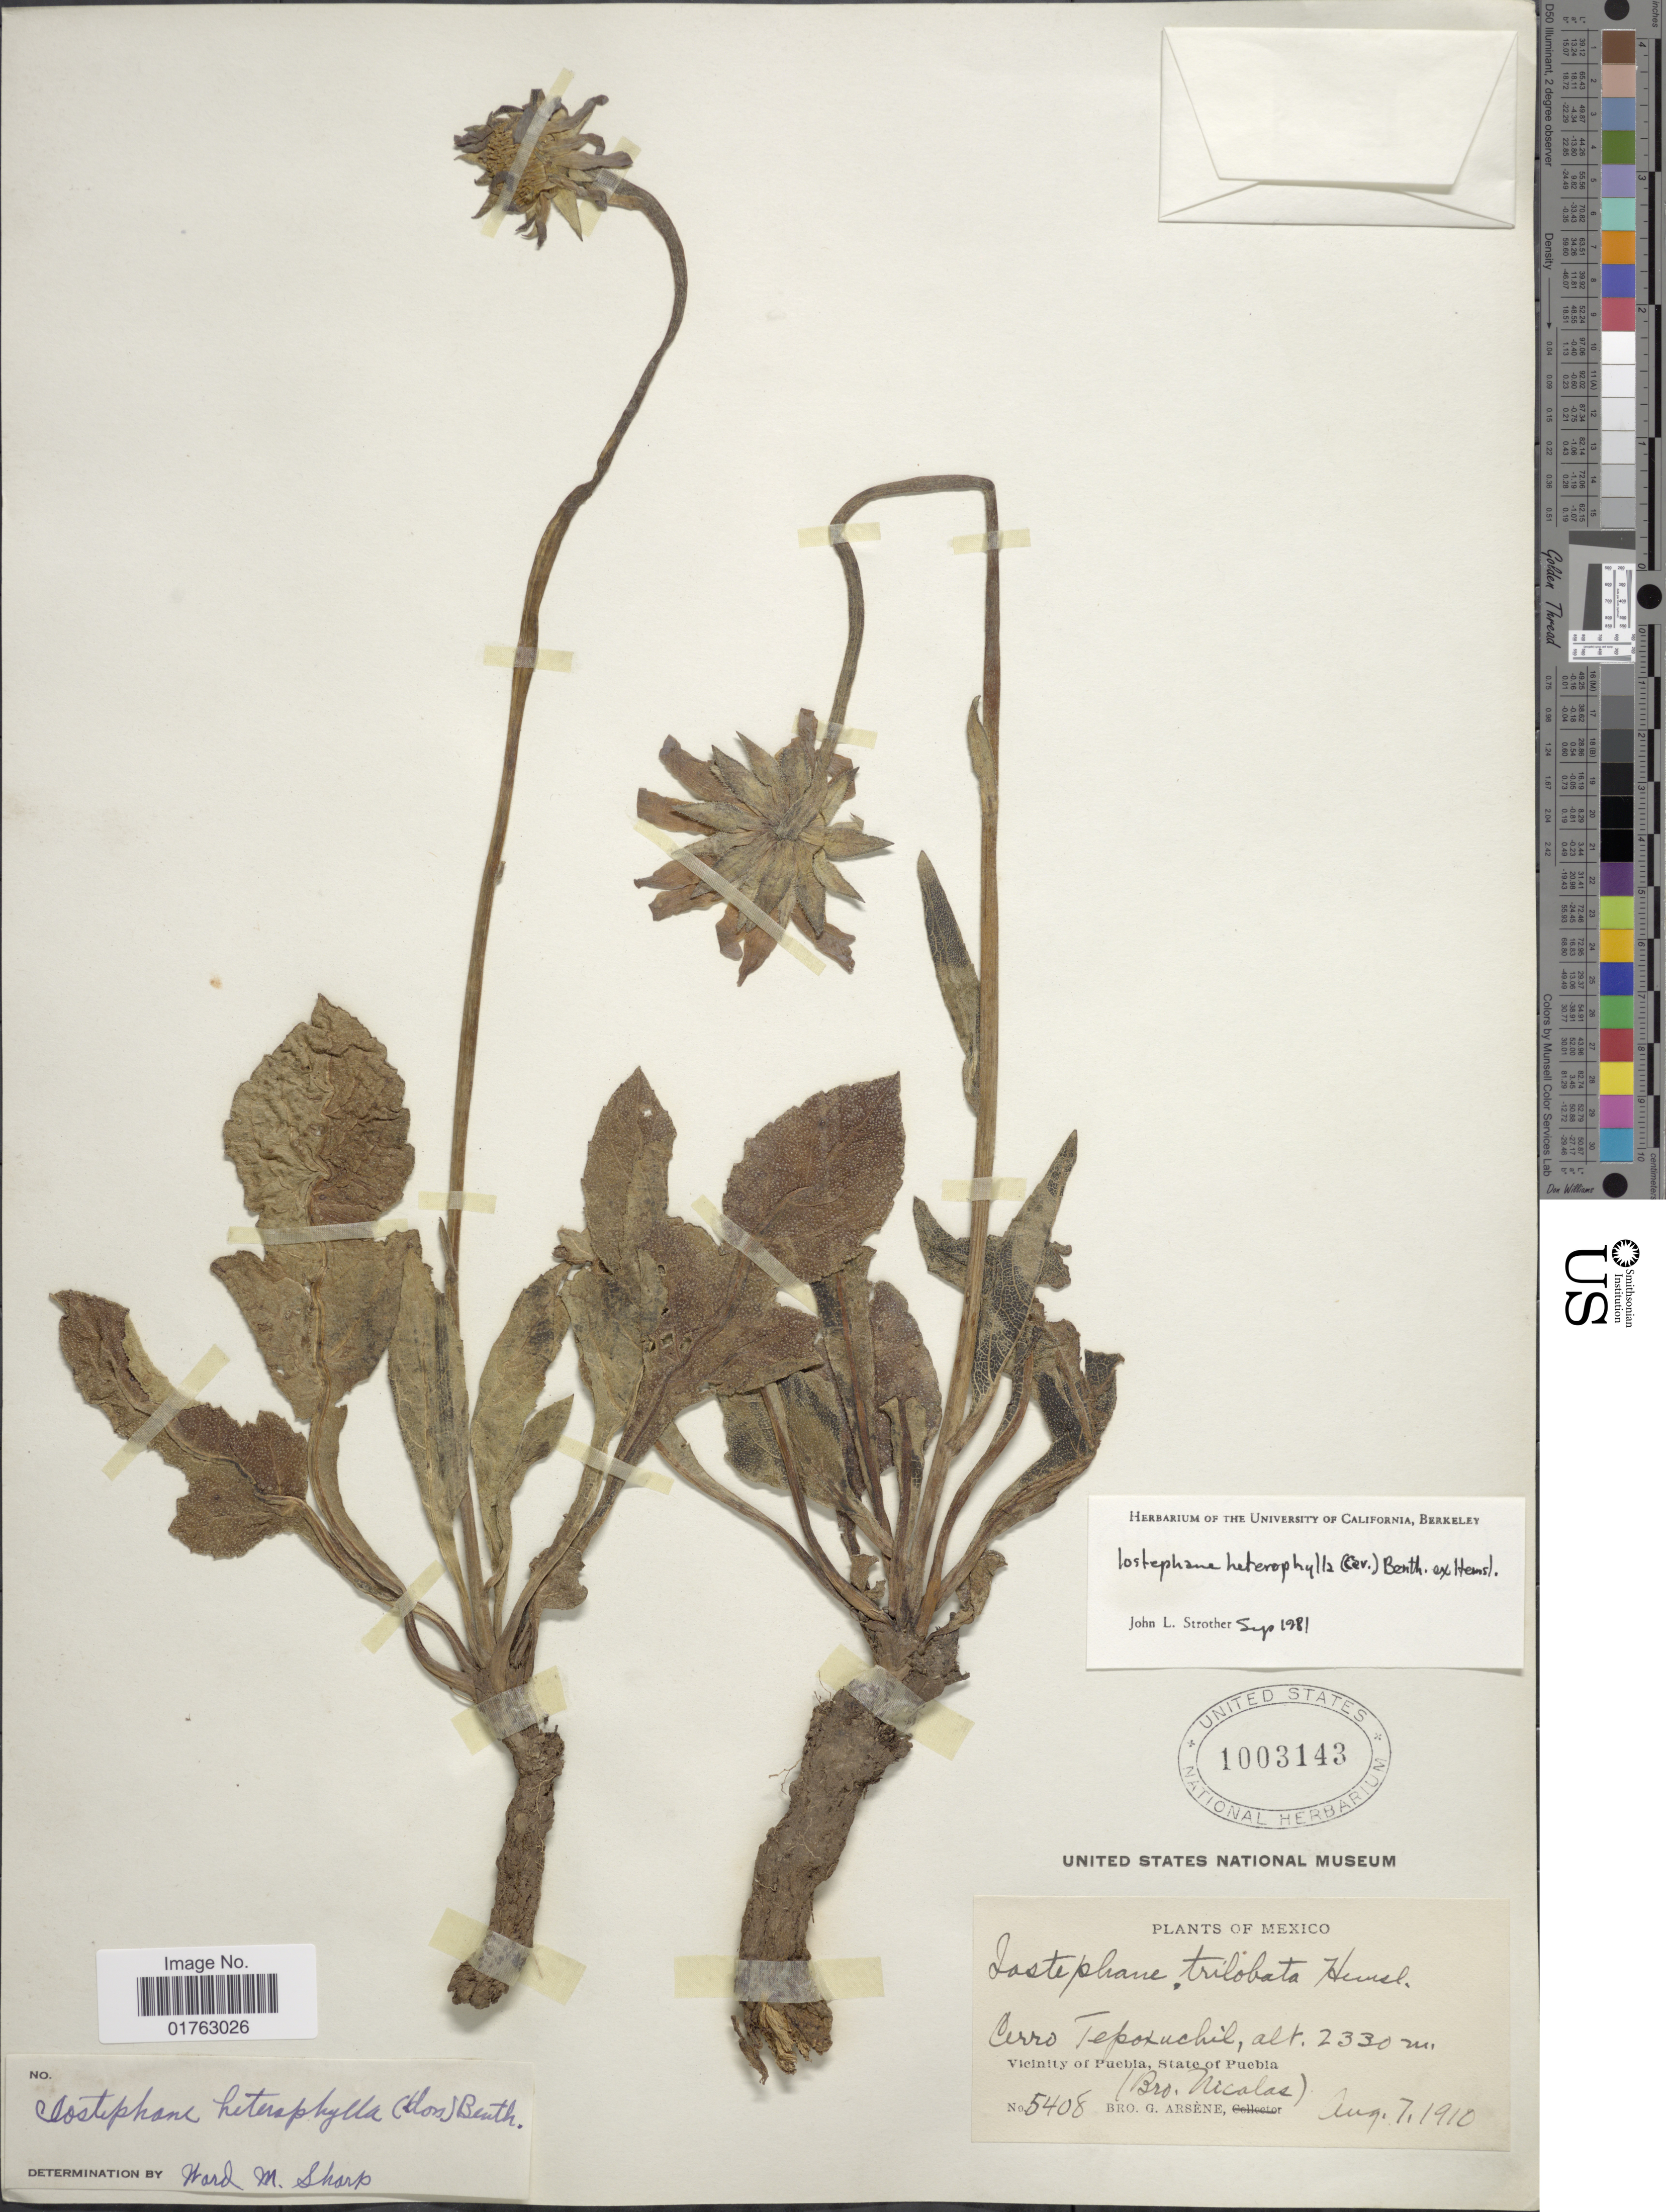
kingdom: Plantae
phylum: Tracheophyta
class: Magnoliopsida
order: Asterales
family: Asteraceae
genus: Iostephane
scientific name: Iostephane heterophylla var. dickonsii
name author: W.M. Sharp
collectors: Bro. G. Arsène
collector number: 5408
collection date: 1910-08-07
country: Mexico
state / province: Puebla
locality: Cerro Tepoxuchil, Vicinity of Puebla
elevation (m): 2330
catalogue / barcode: US 1003143